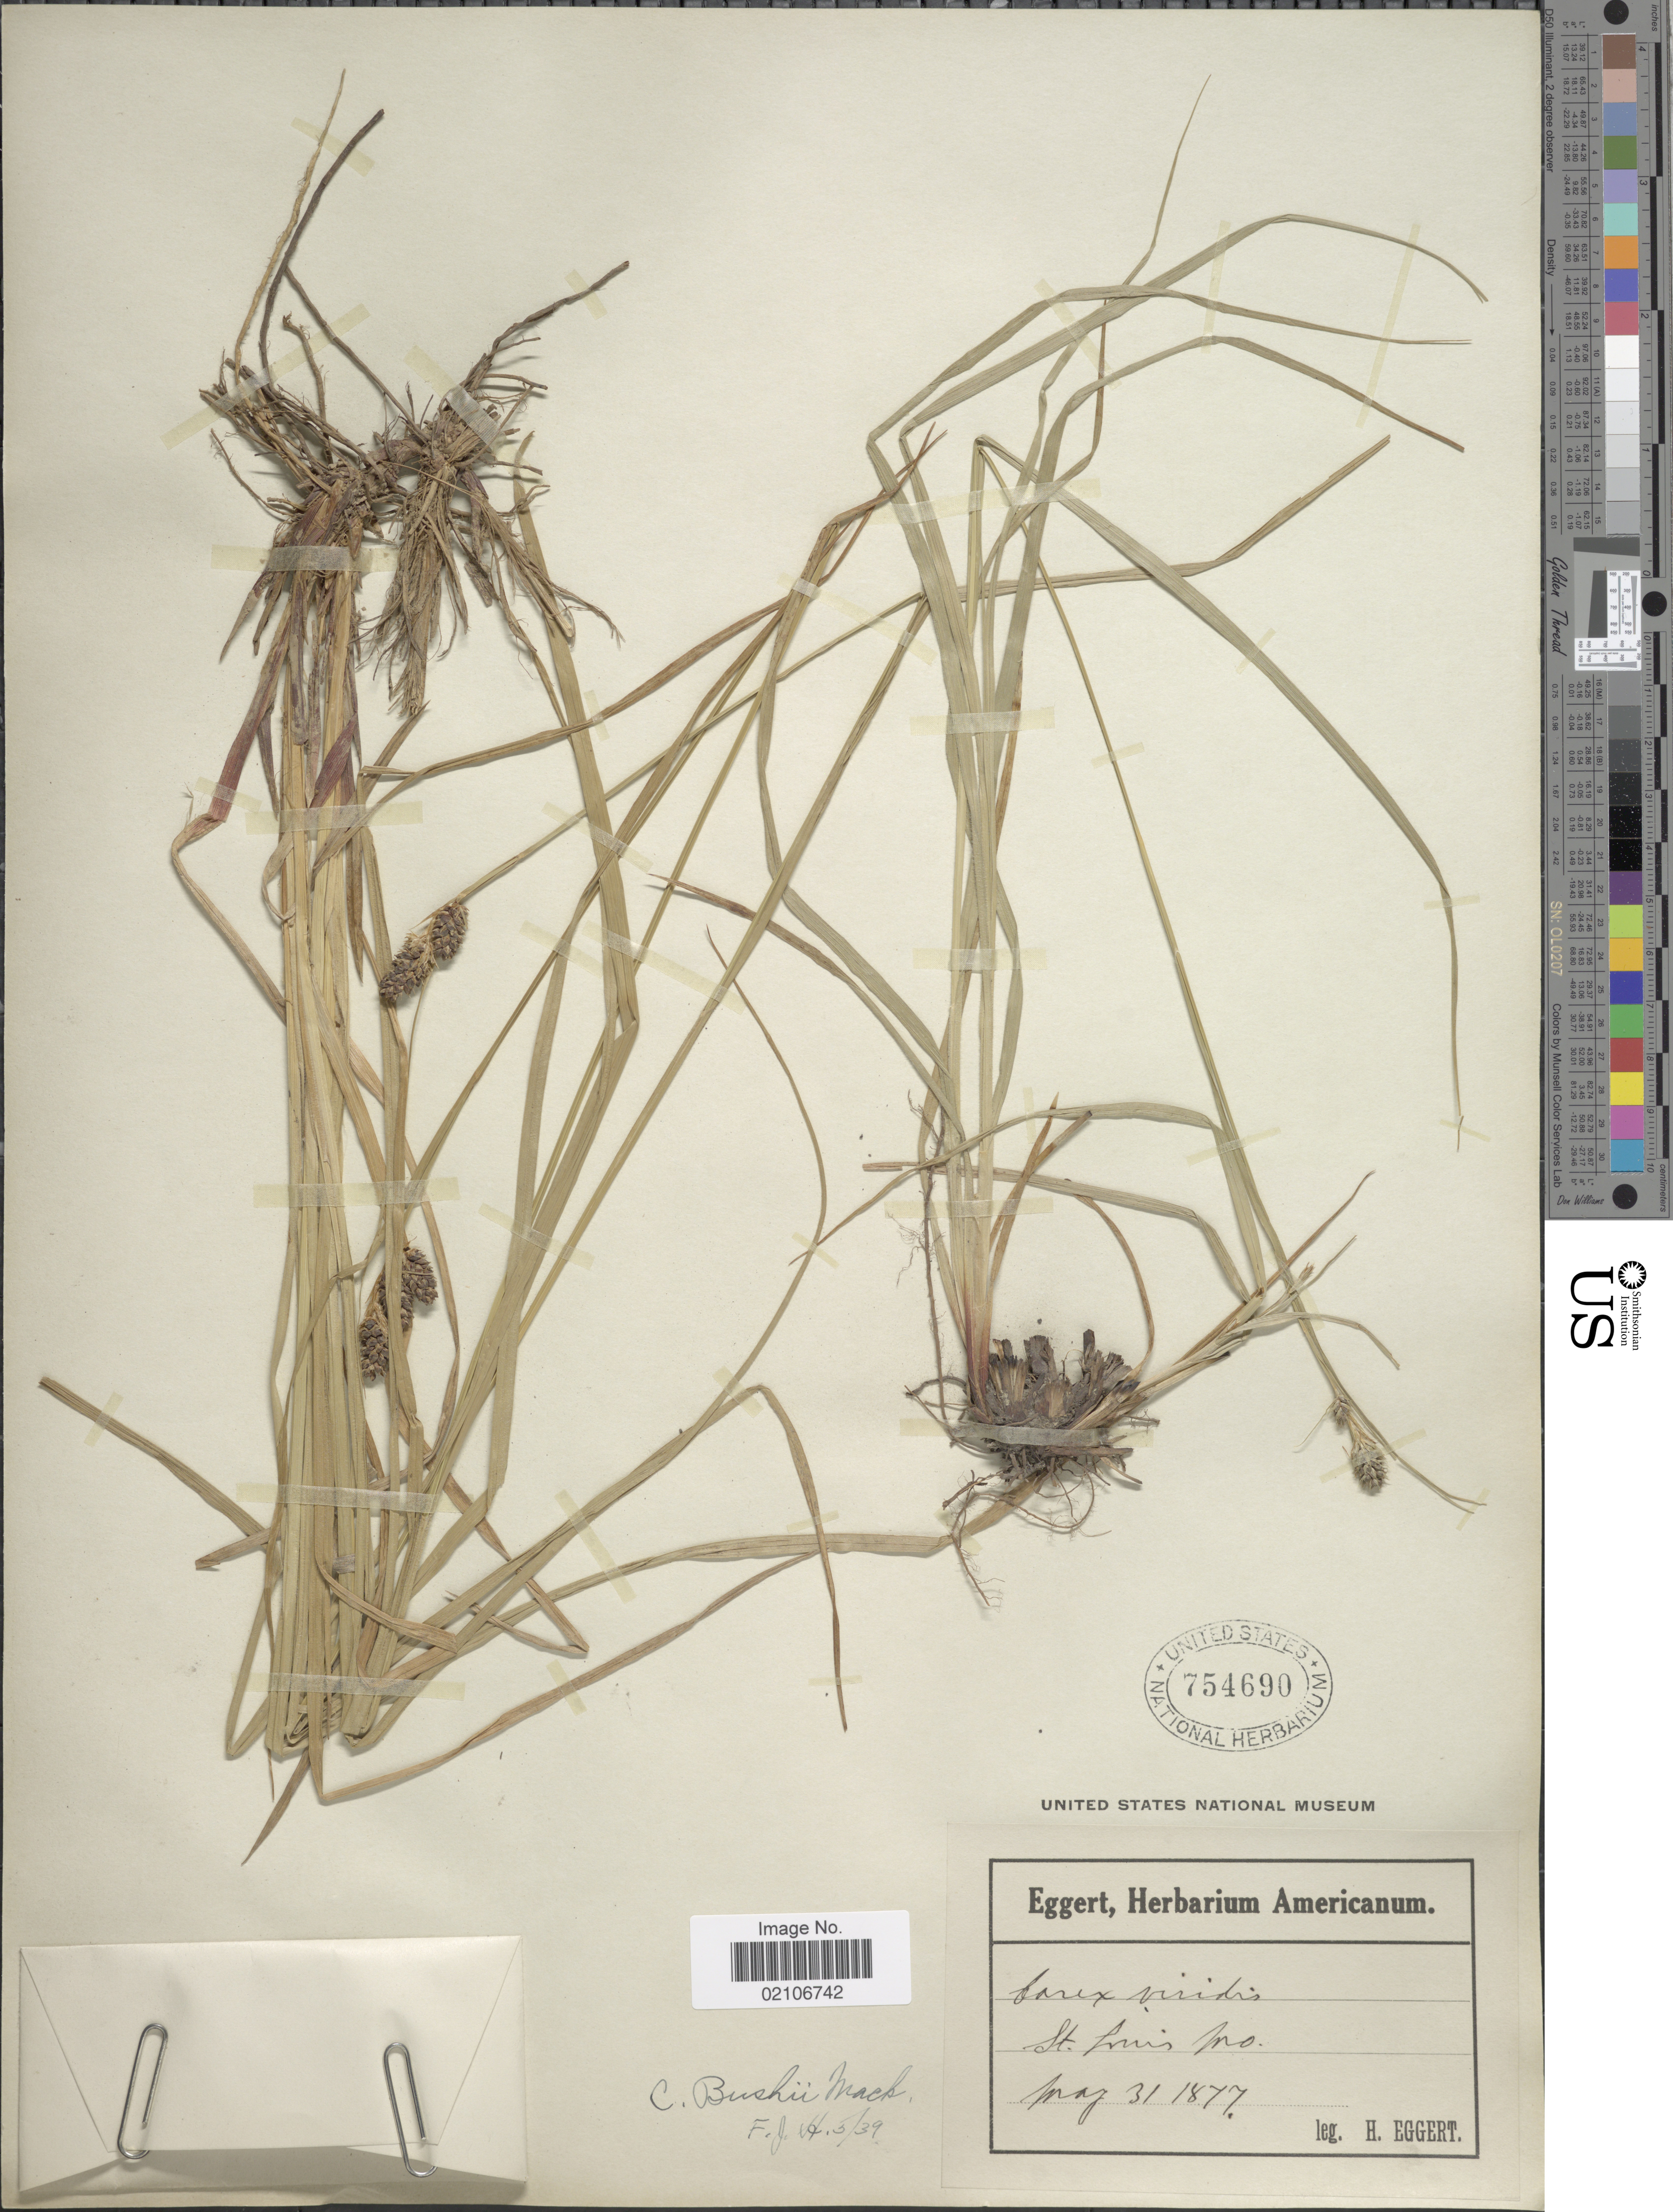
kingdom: Plantae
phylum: Tracheophyta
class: Liliopsida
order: Poales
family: Cyperaceae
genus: Carex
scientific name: Carex bushii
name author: Mack.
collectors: H. Eggert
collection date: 1877-05-31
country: United States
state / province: Missouri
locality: St. Louis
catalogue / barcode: US 754690